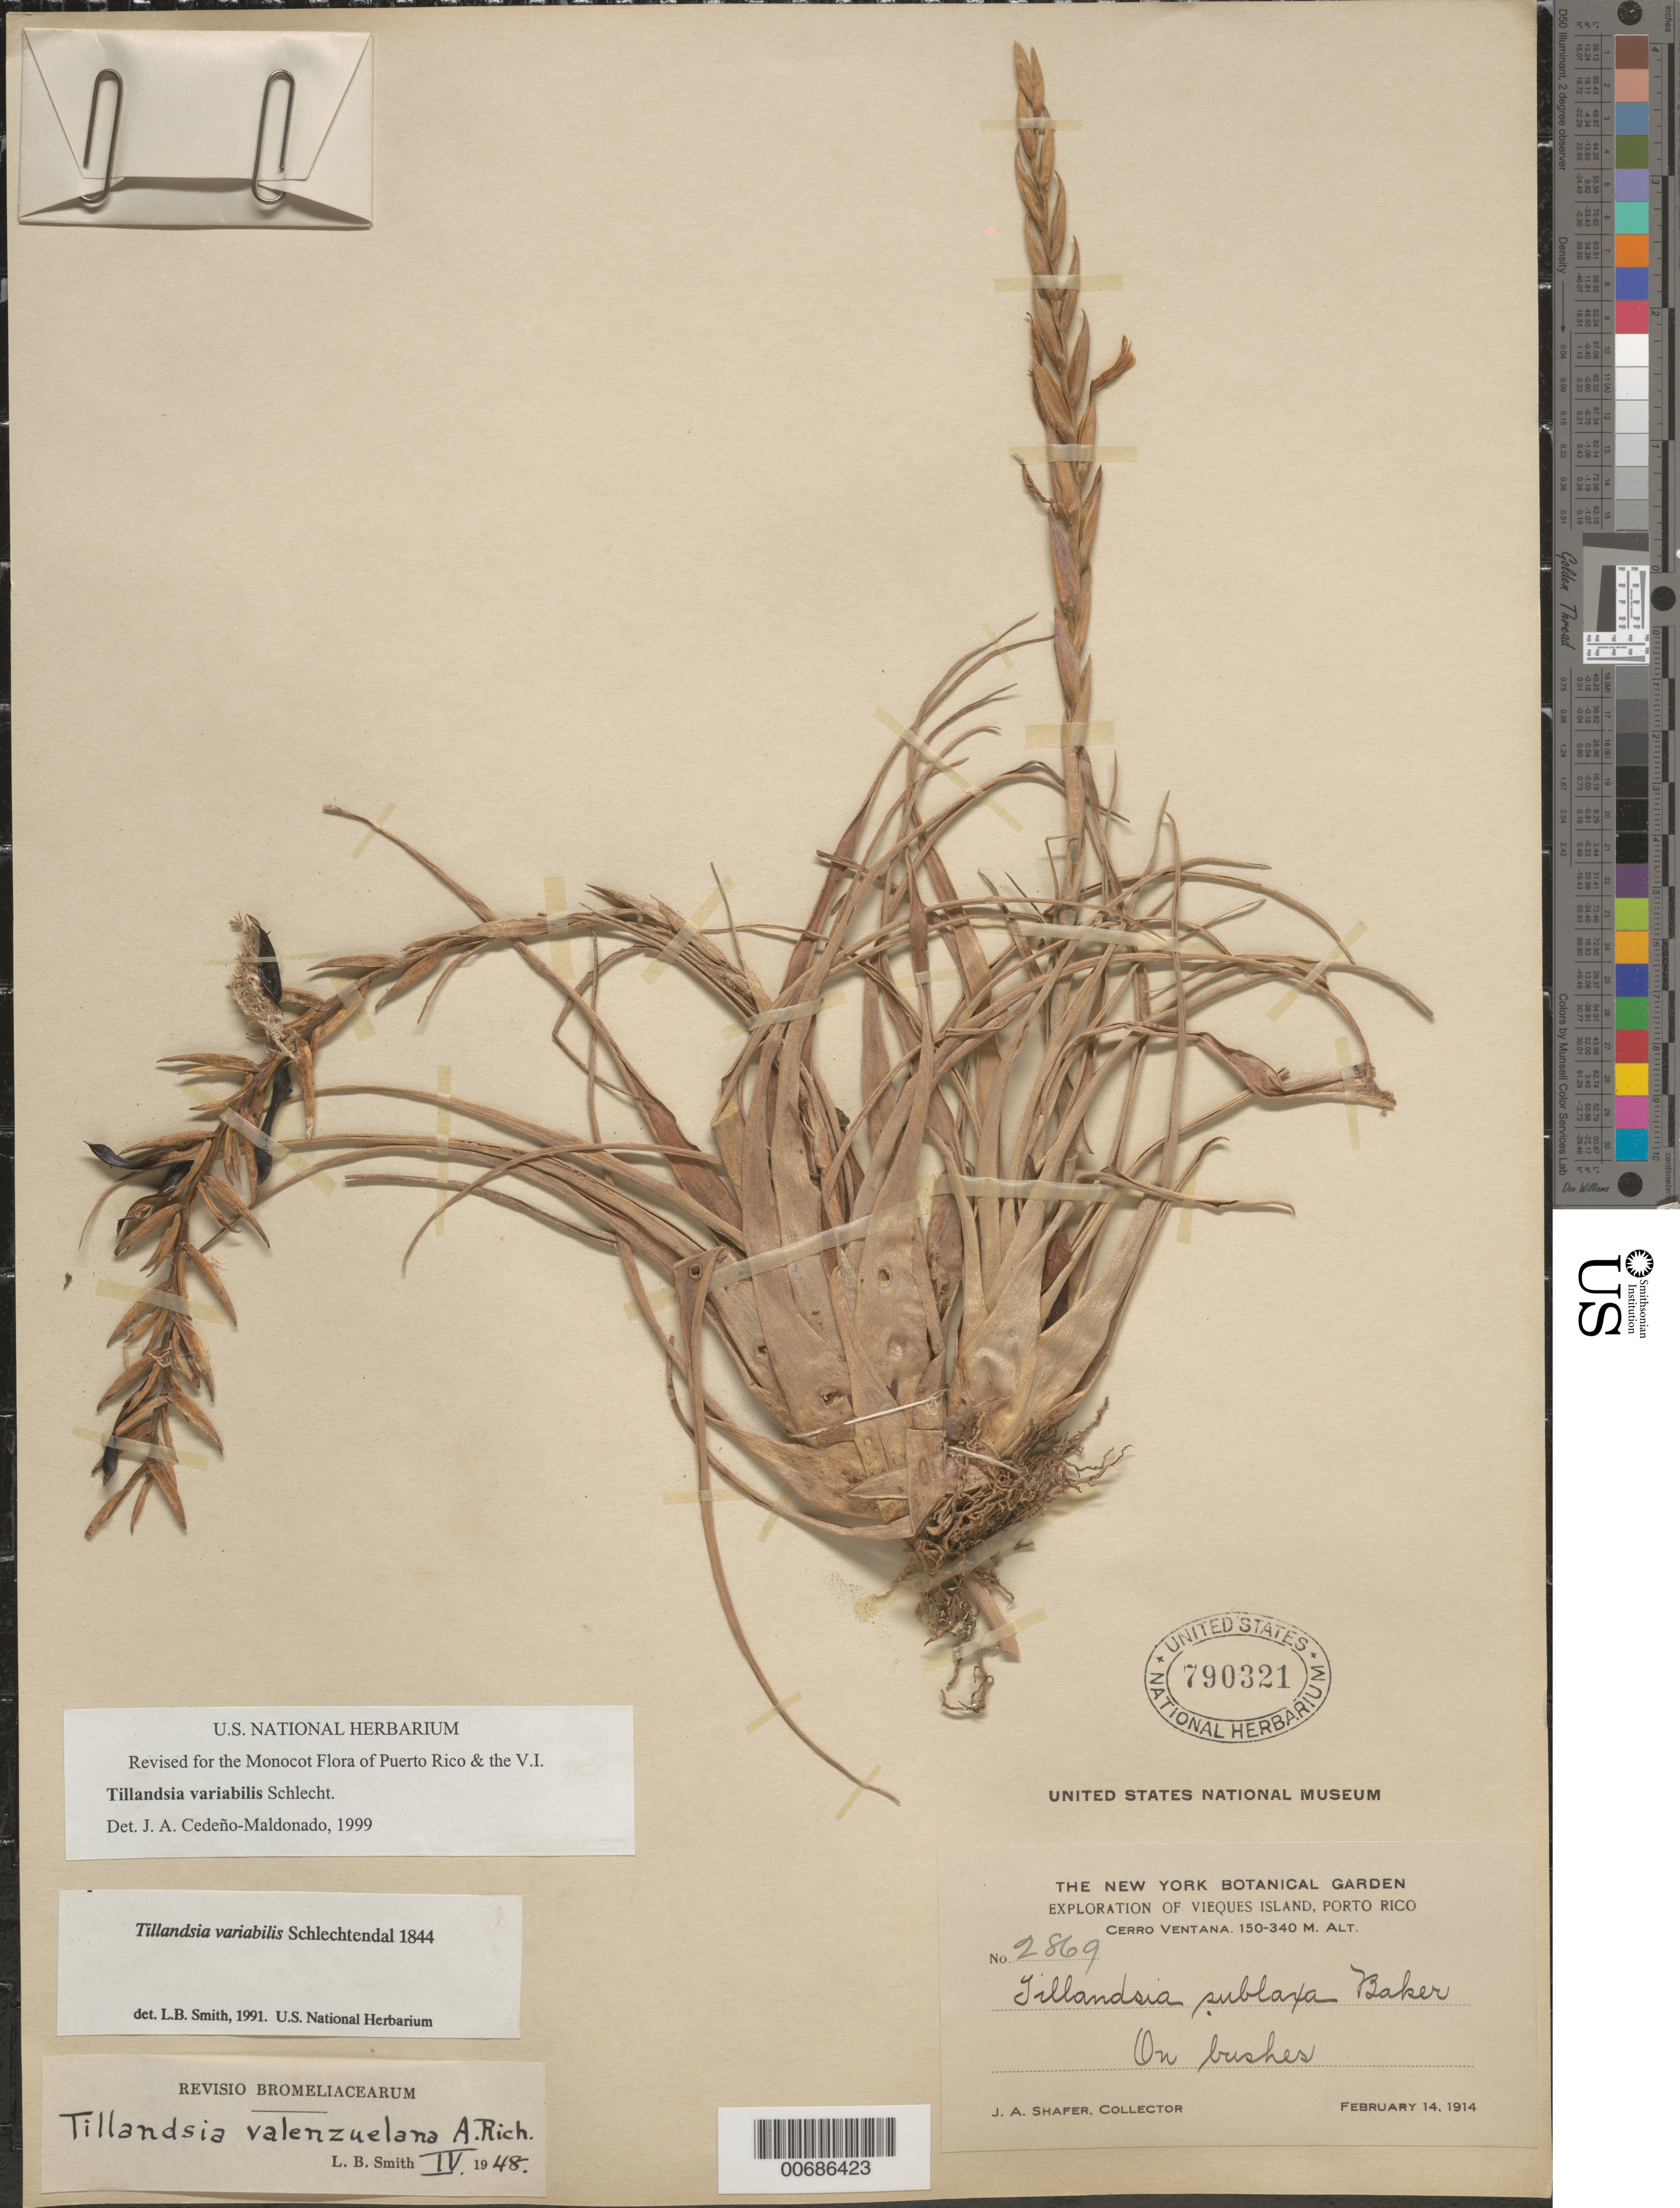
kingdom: Plantae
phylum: Tracheophyta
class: Liliopsida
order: Poales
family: Bromeliaceae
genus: Tillandsia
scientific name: Tillandsia variabilis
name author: Schltdl.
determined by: Cedeño-Maldonado, J. A.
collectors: J. A. Shafer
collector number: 2869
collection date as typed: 14 Feb 1914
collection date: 1914-02-14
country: Puerto Rico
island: Vieques Island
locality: Cerro Ventana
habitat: on bushes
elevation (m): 150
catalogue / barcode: US 790321